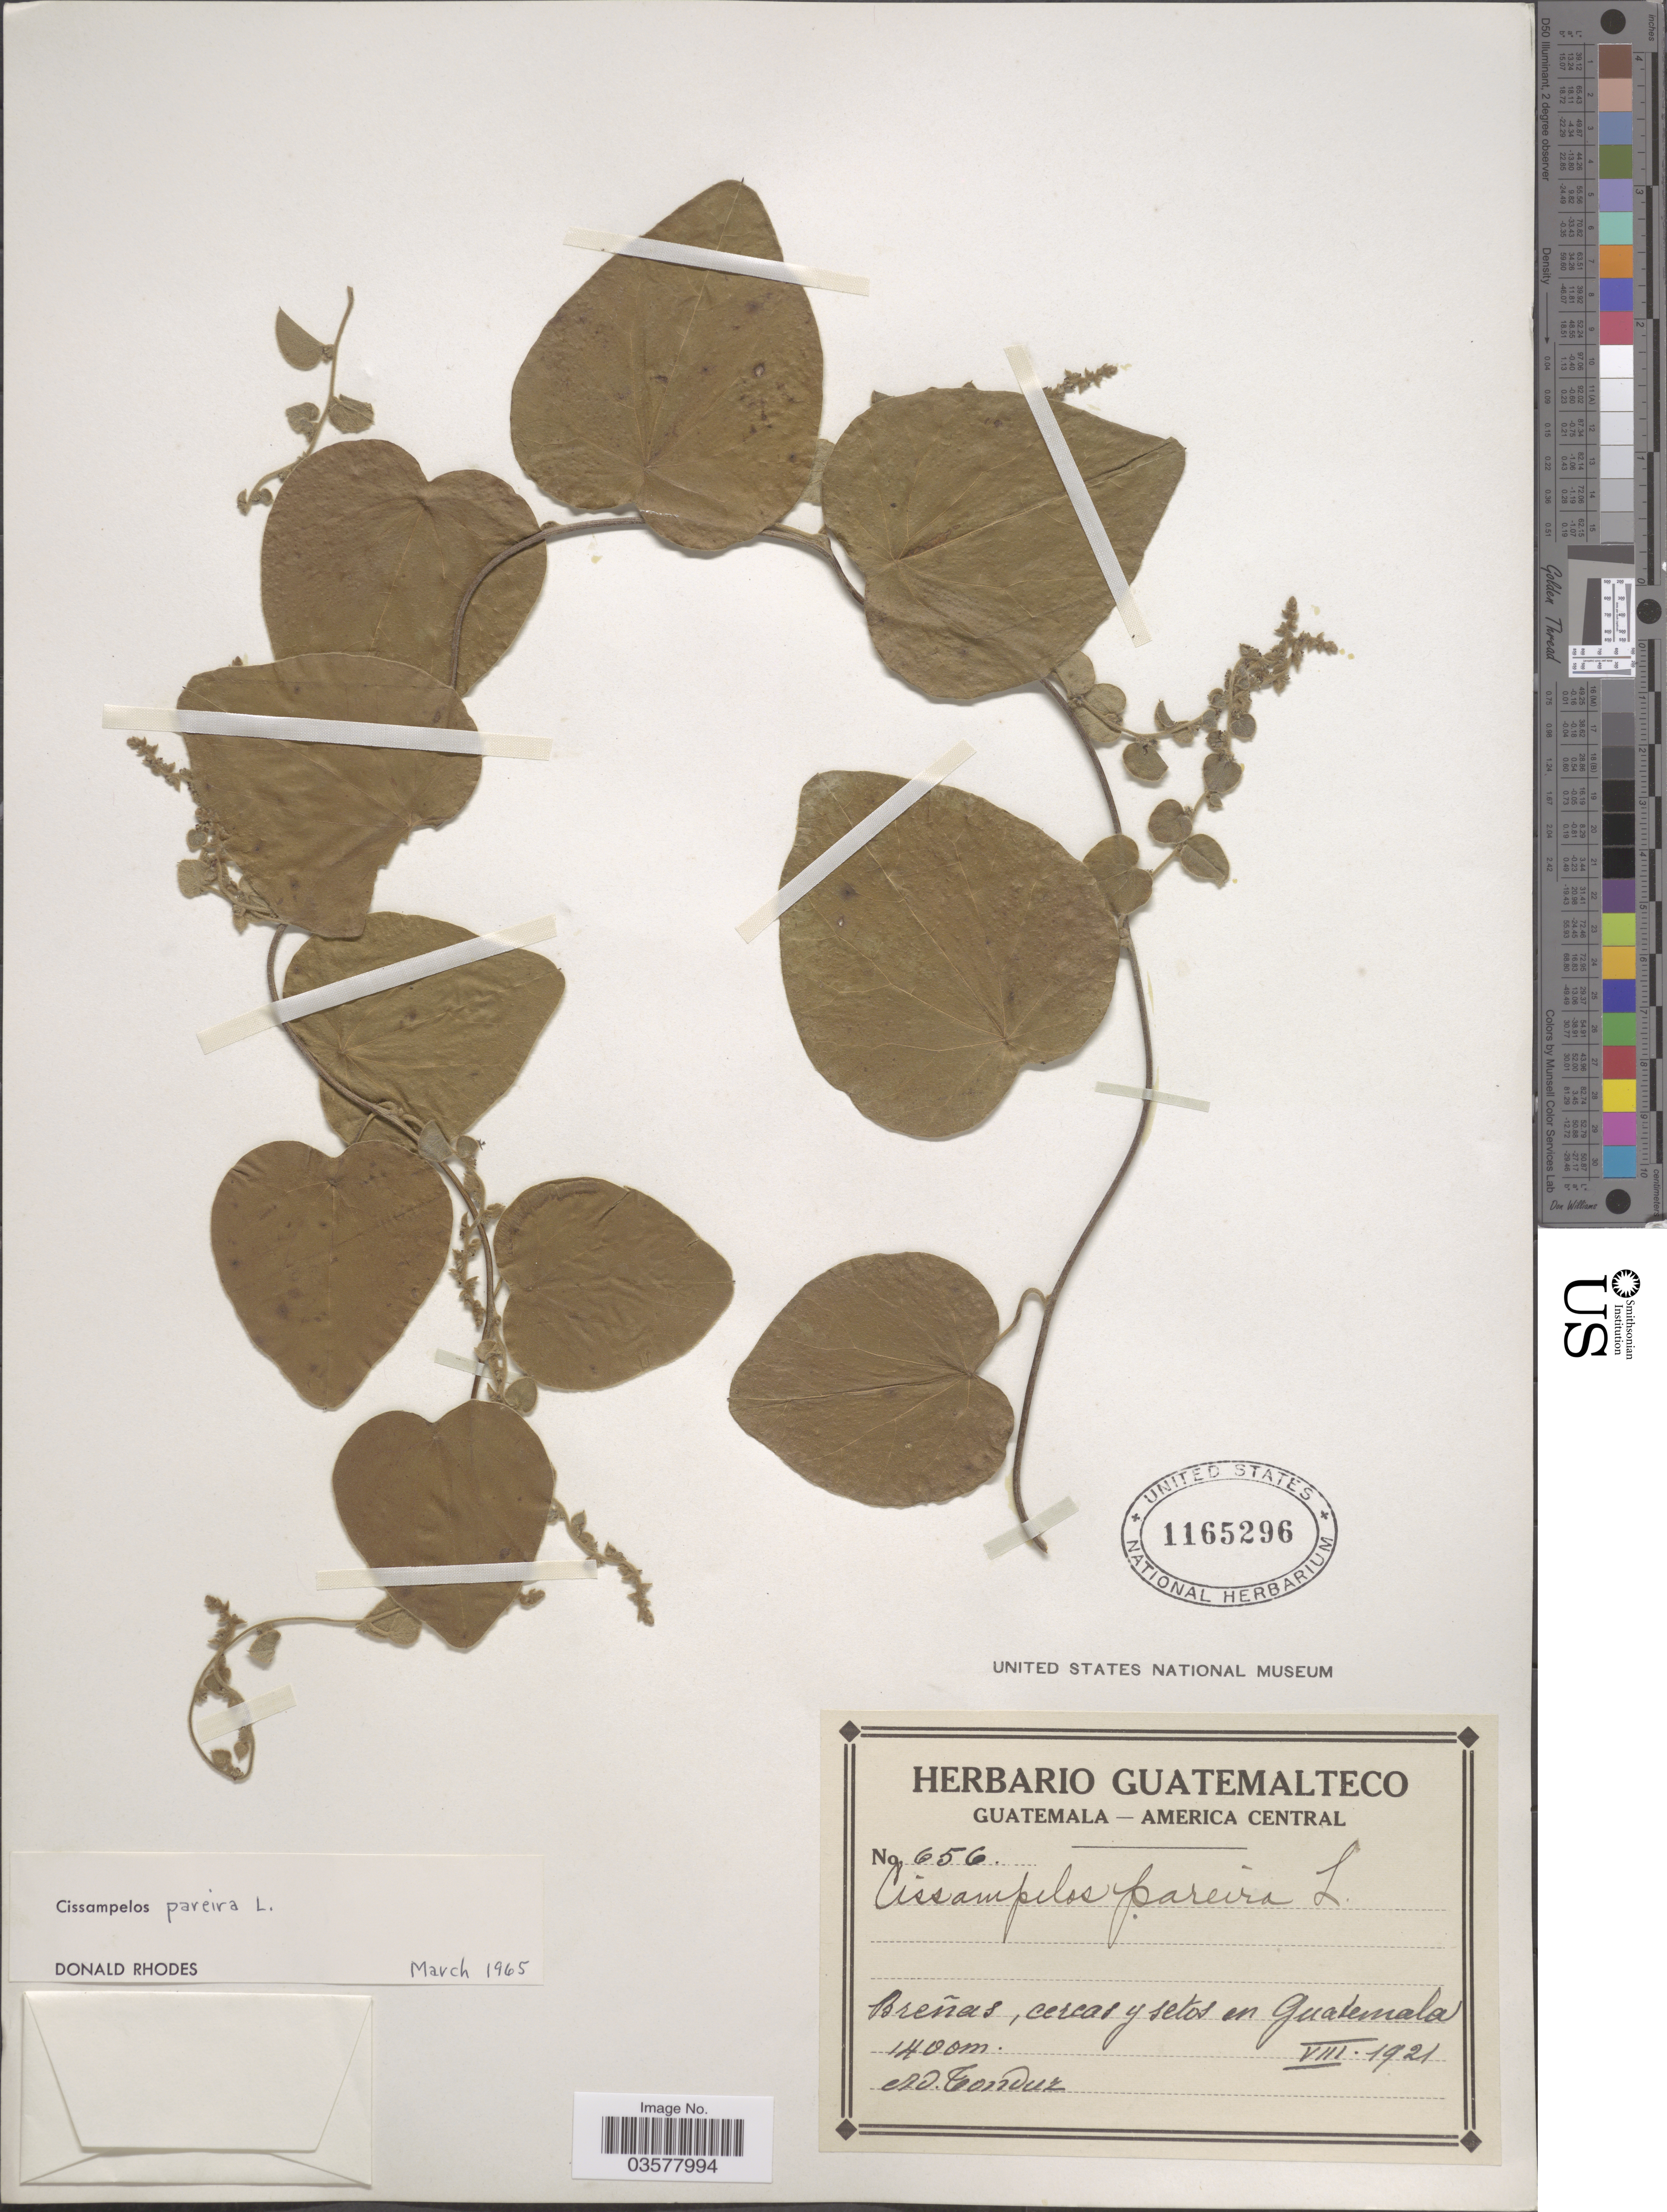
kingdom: Plantae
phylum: Tracheophyta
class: Magnoliopsida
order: Ranunculales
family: Menispermaceae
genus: Cissampelos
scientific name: Cissampelos pareira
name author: L.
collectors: A. Tonduz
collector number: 656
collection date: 1921-08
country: Guatemala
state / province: Guatemala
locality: Breñas, cercas y setos en Guatemala.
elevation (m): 1400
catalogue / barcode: US 1165296